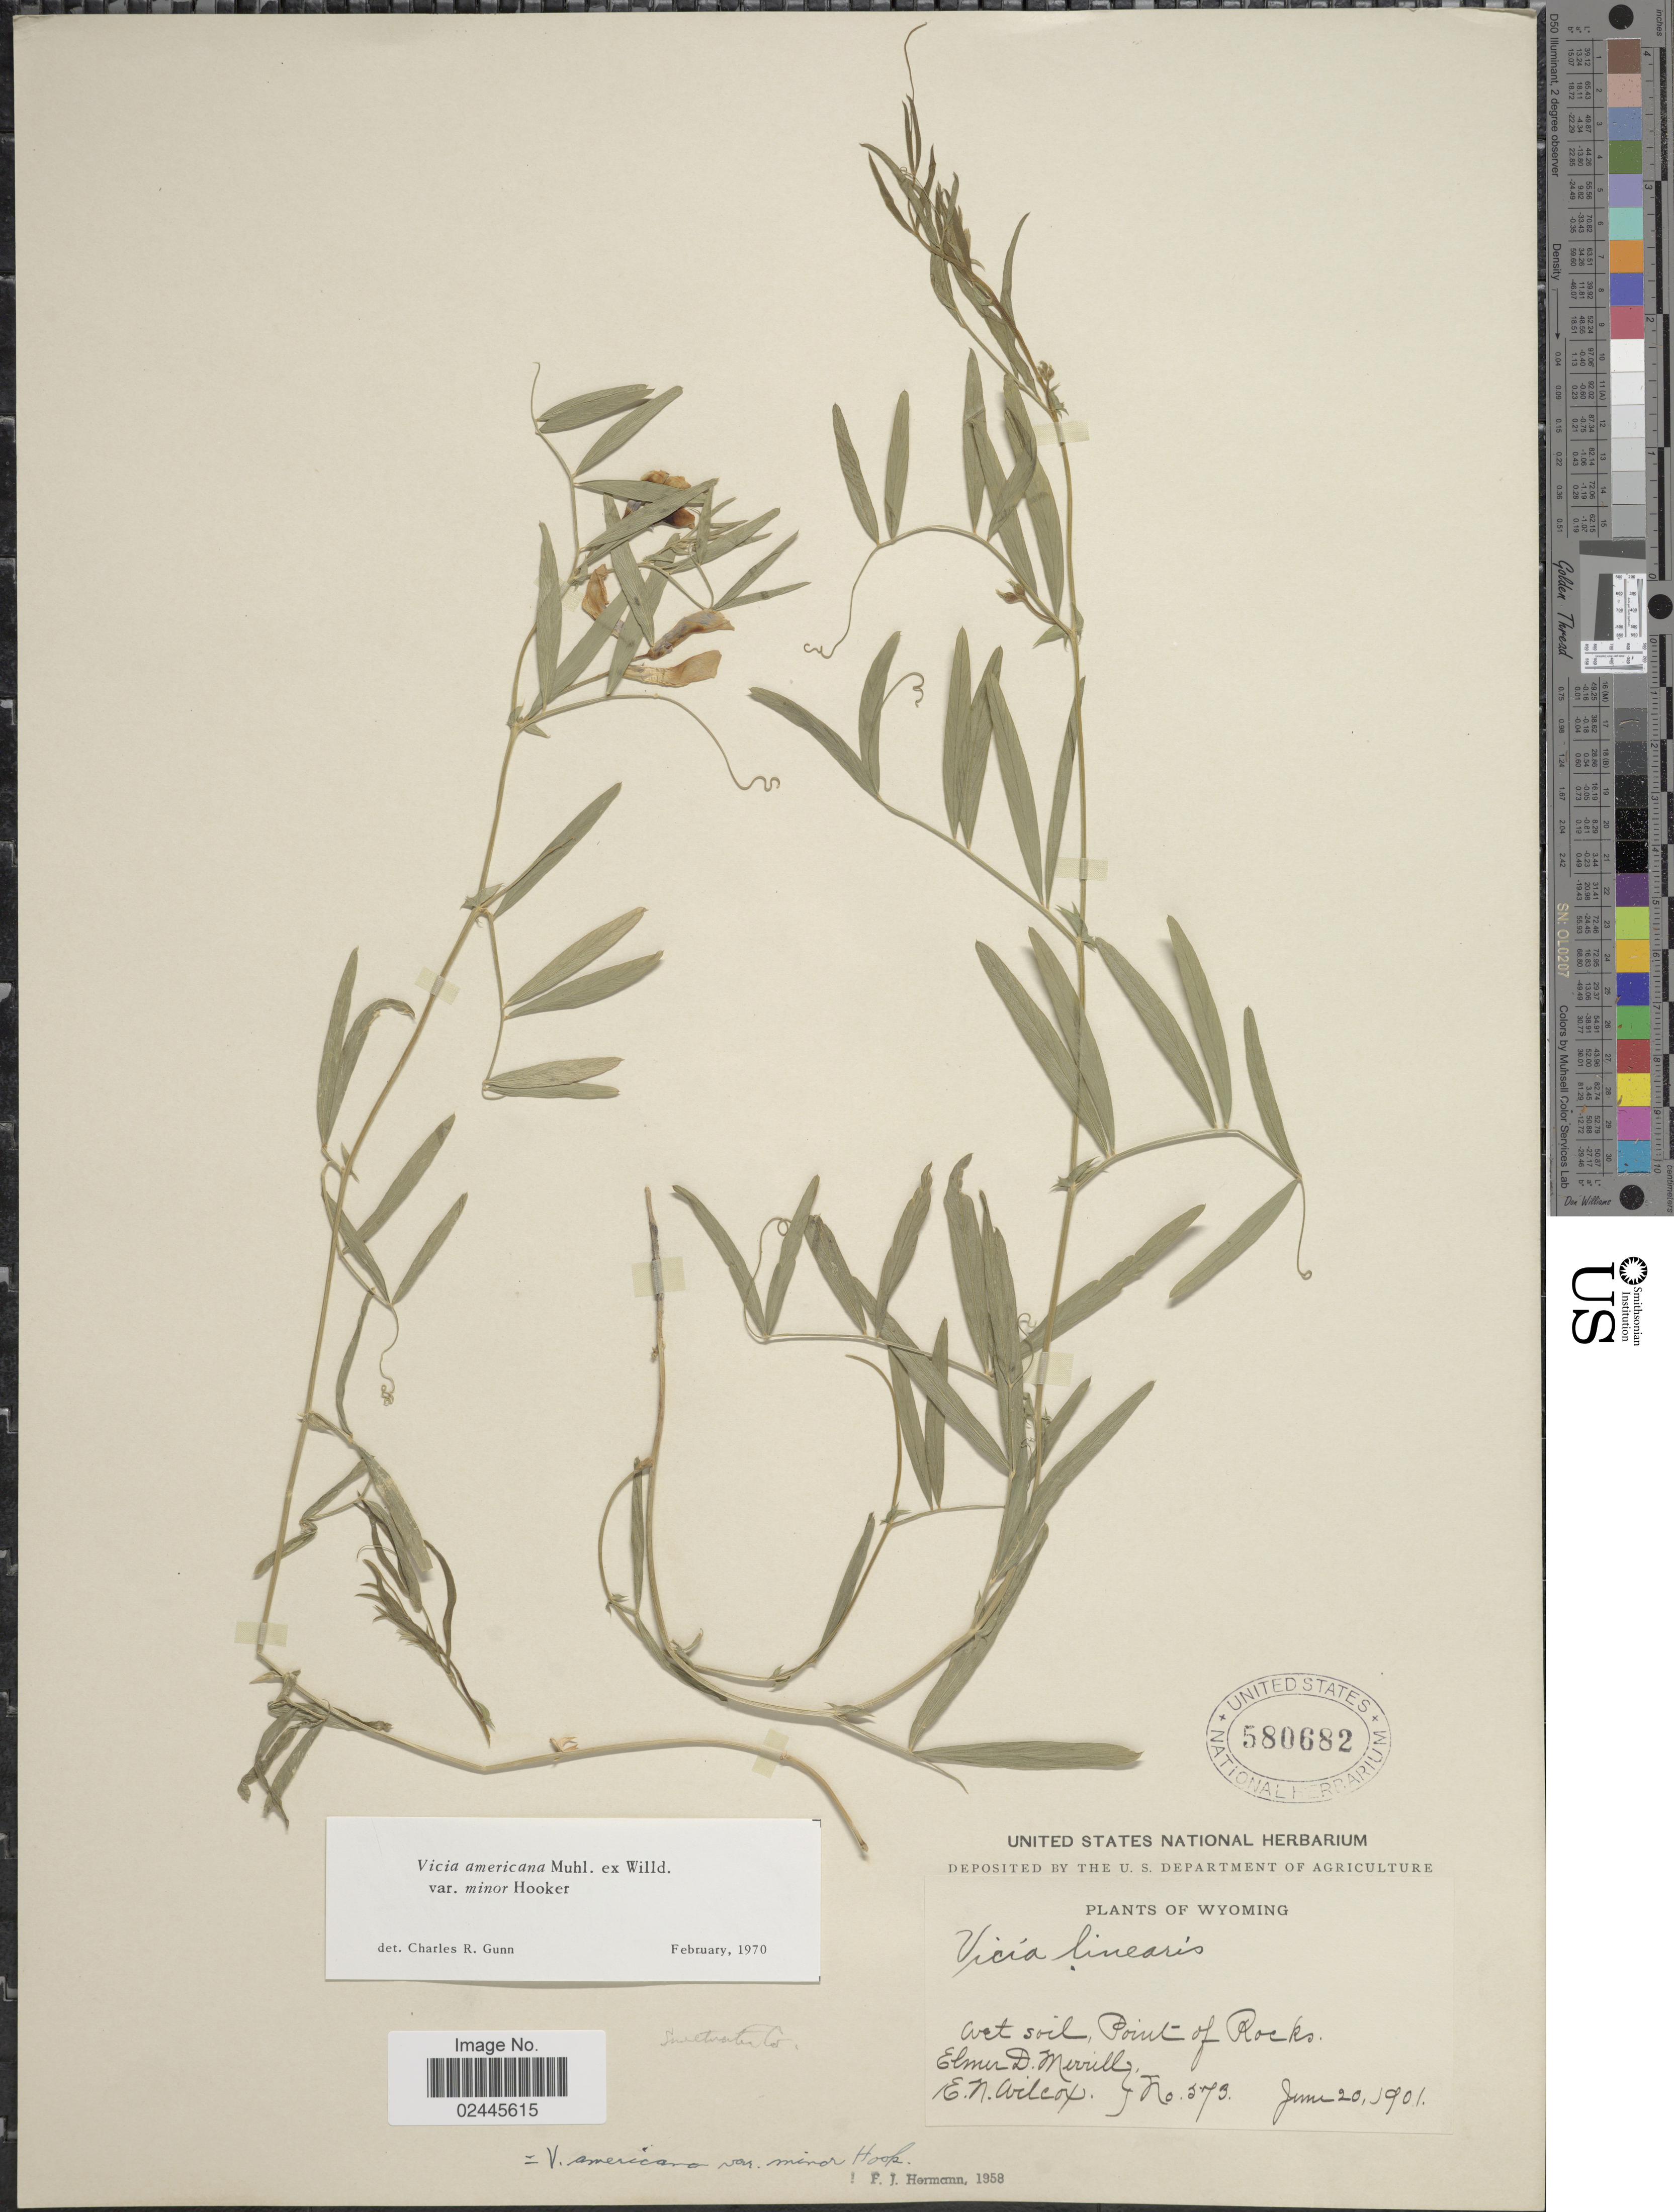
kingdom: Plantae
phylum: Tracheophyta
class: Magnoliopsida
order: Fabales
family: Fabaceae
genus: Vicia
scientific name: Vicia americana var. minor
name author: Hook.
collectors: E. D. Merrill & E. Wilcox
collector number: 573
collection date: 1901-06-20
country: United States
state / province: Wyoming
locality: Wet soil, Point of Rocks.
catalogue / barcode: US 580682